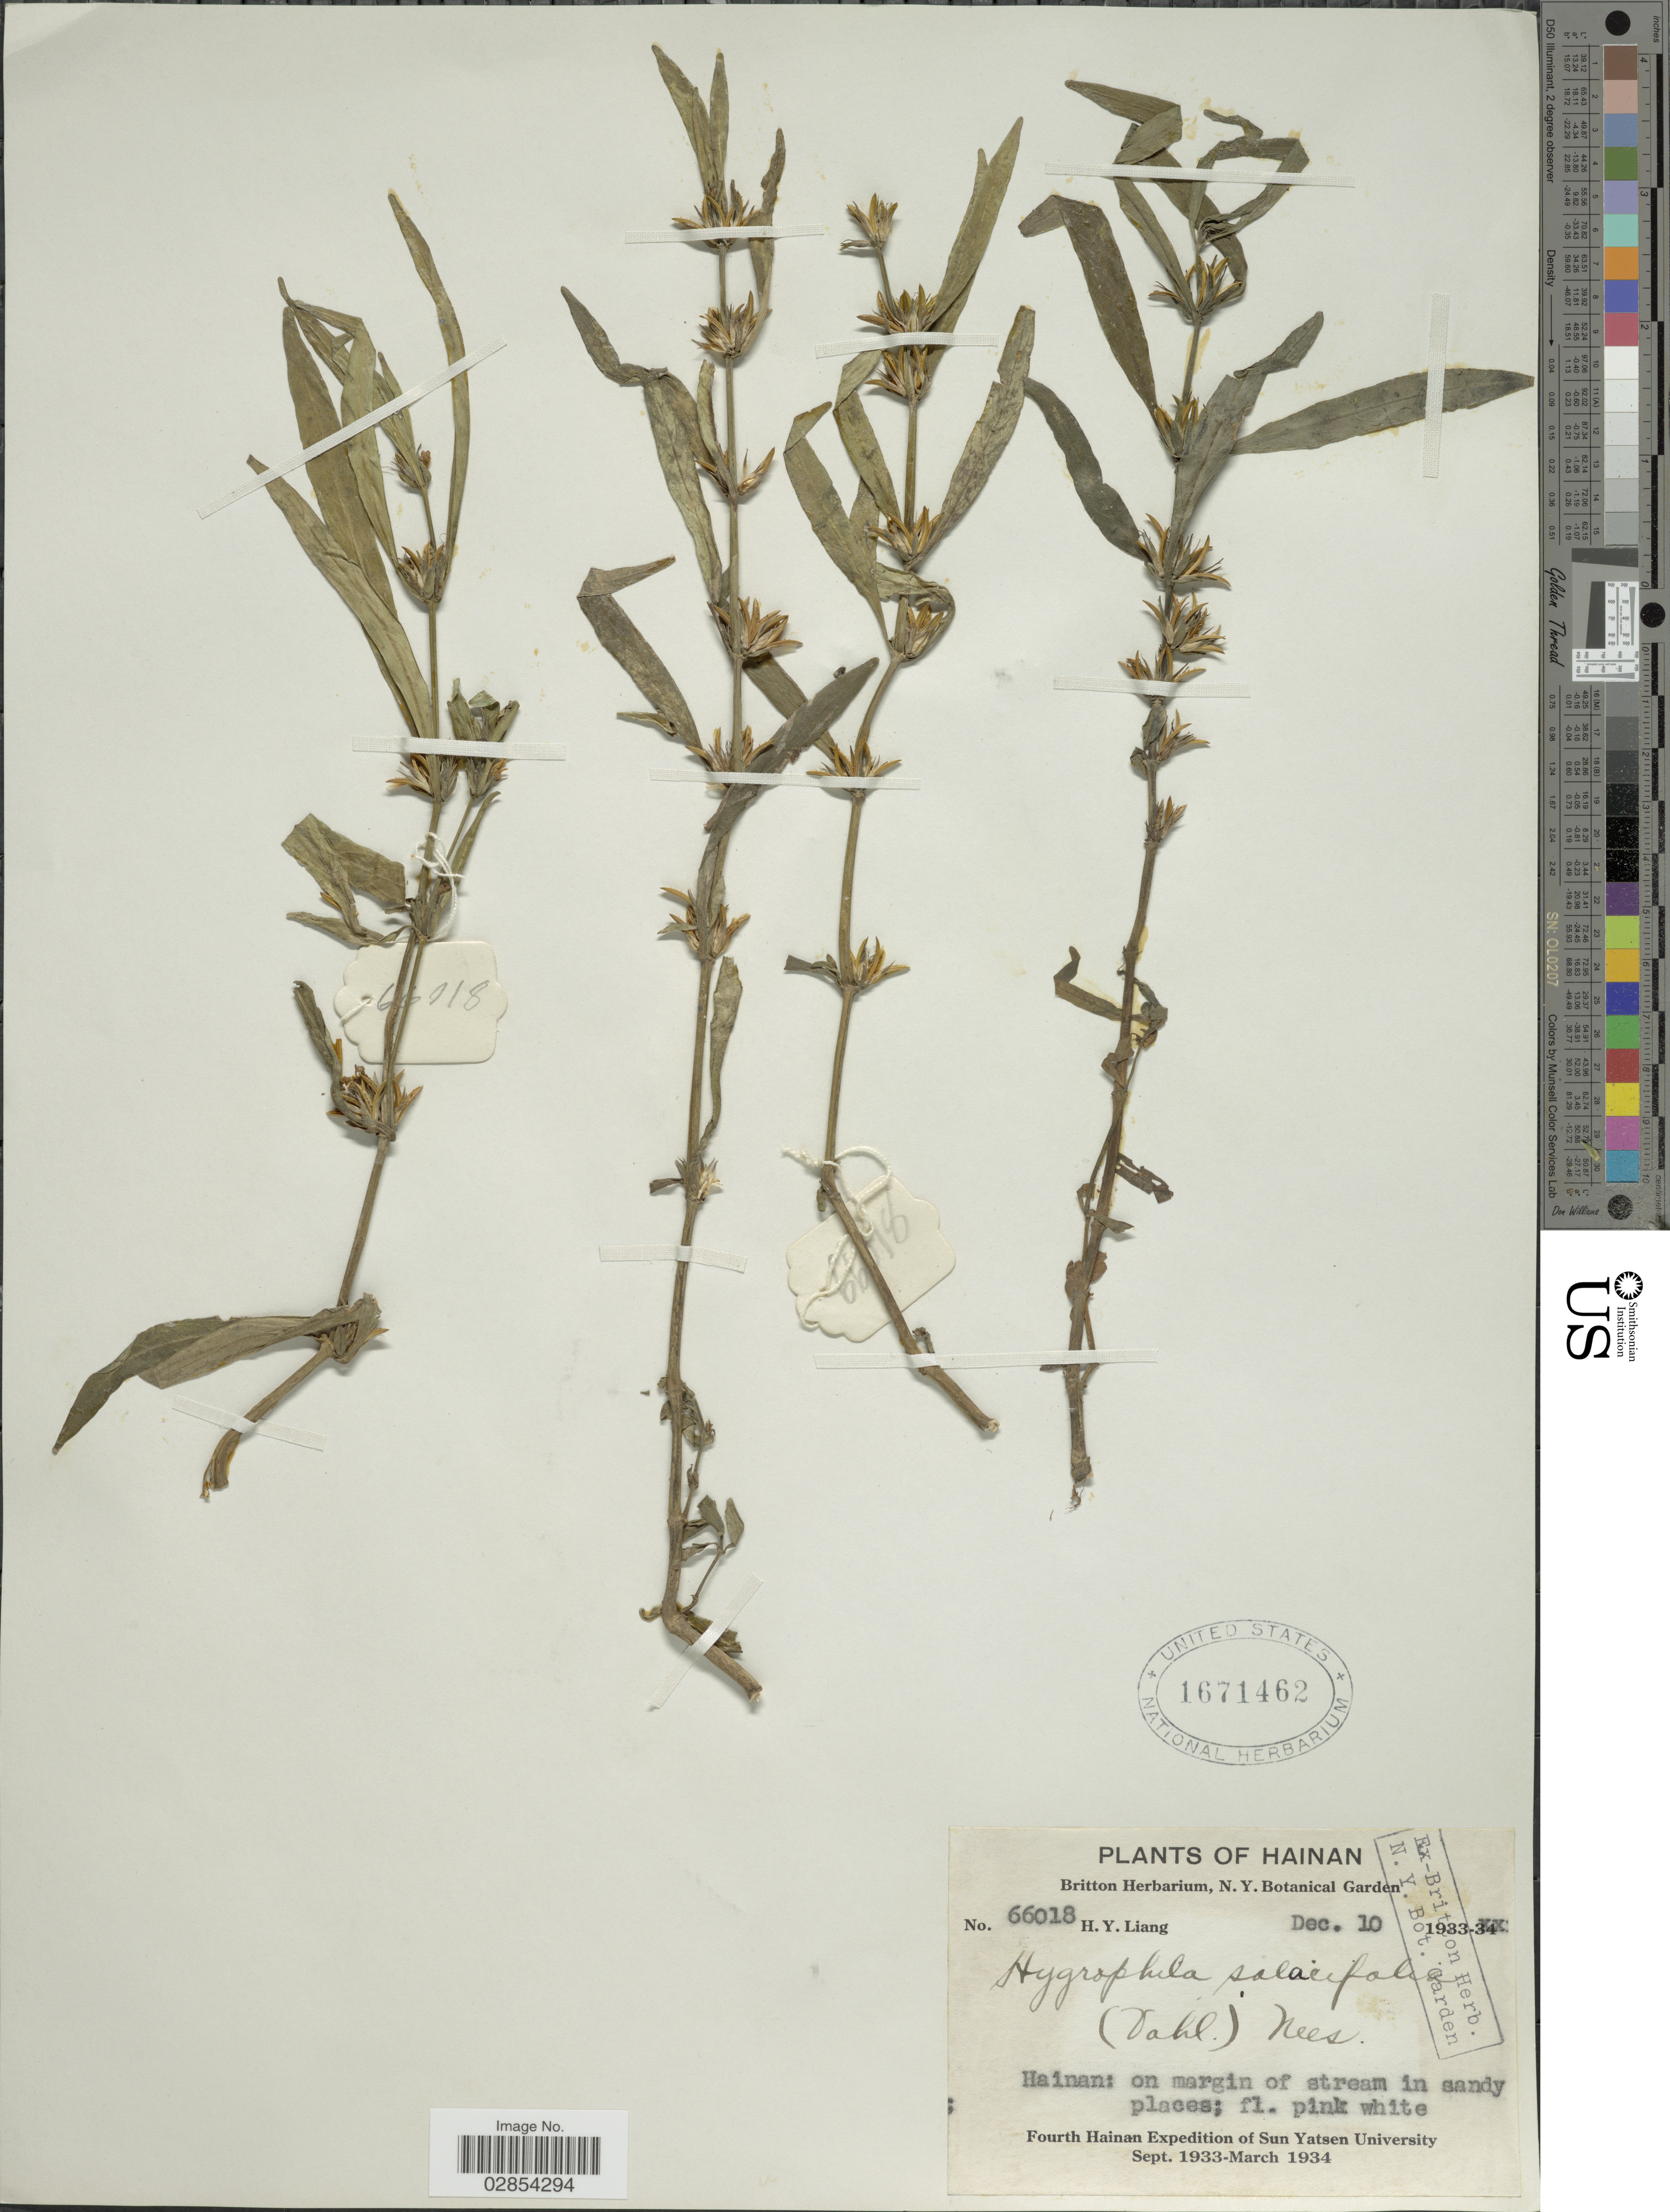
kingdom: Plantae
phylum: Tracheophyta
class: Magnoliopsida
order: Lamiales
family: Acanthaceae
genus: Hygrophila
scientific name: Hygrophila angustifolia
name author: R. Br.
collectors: H. Y. Liang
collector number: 66018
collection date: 1933-12-10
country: China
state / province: Hainan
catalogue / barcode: US 1671462